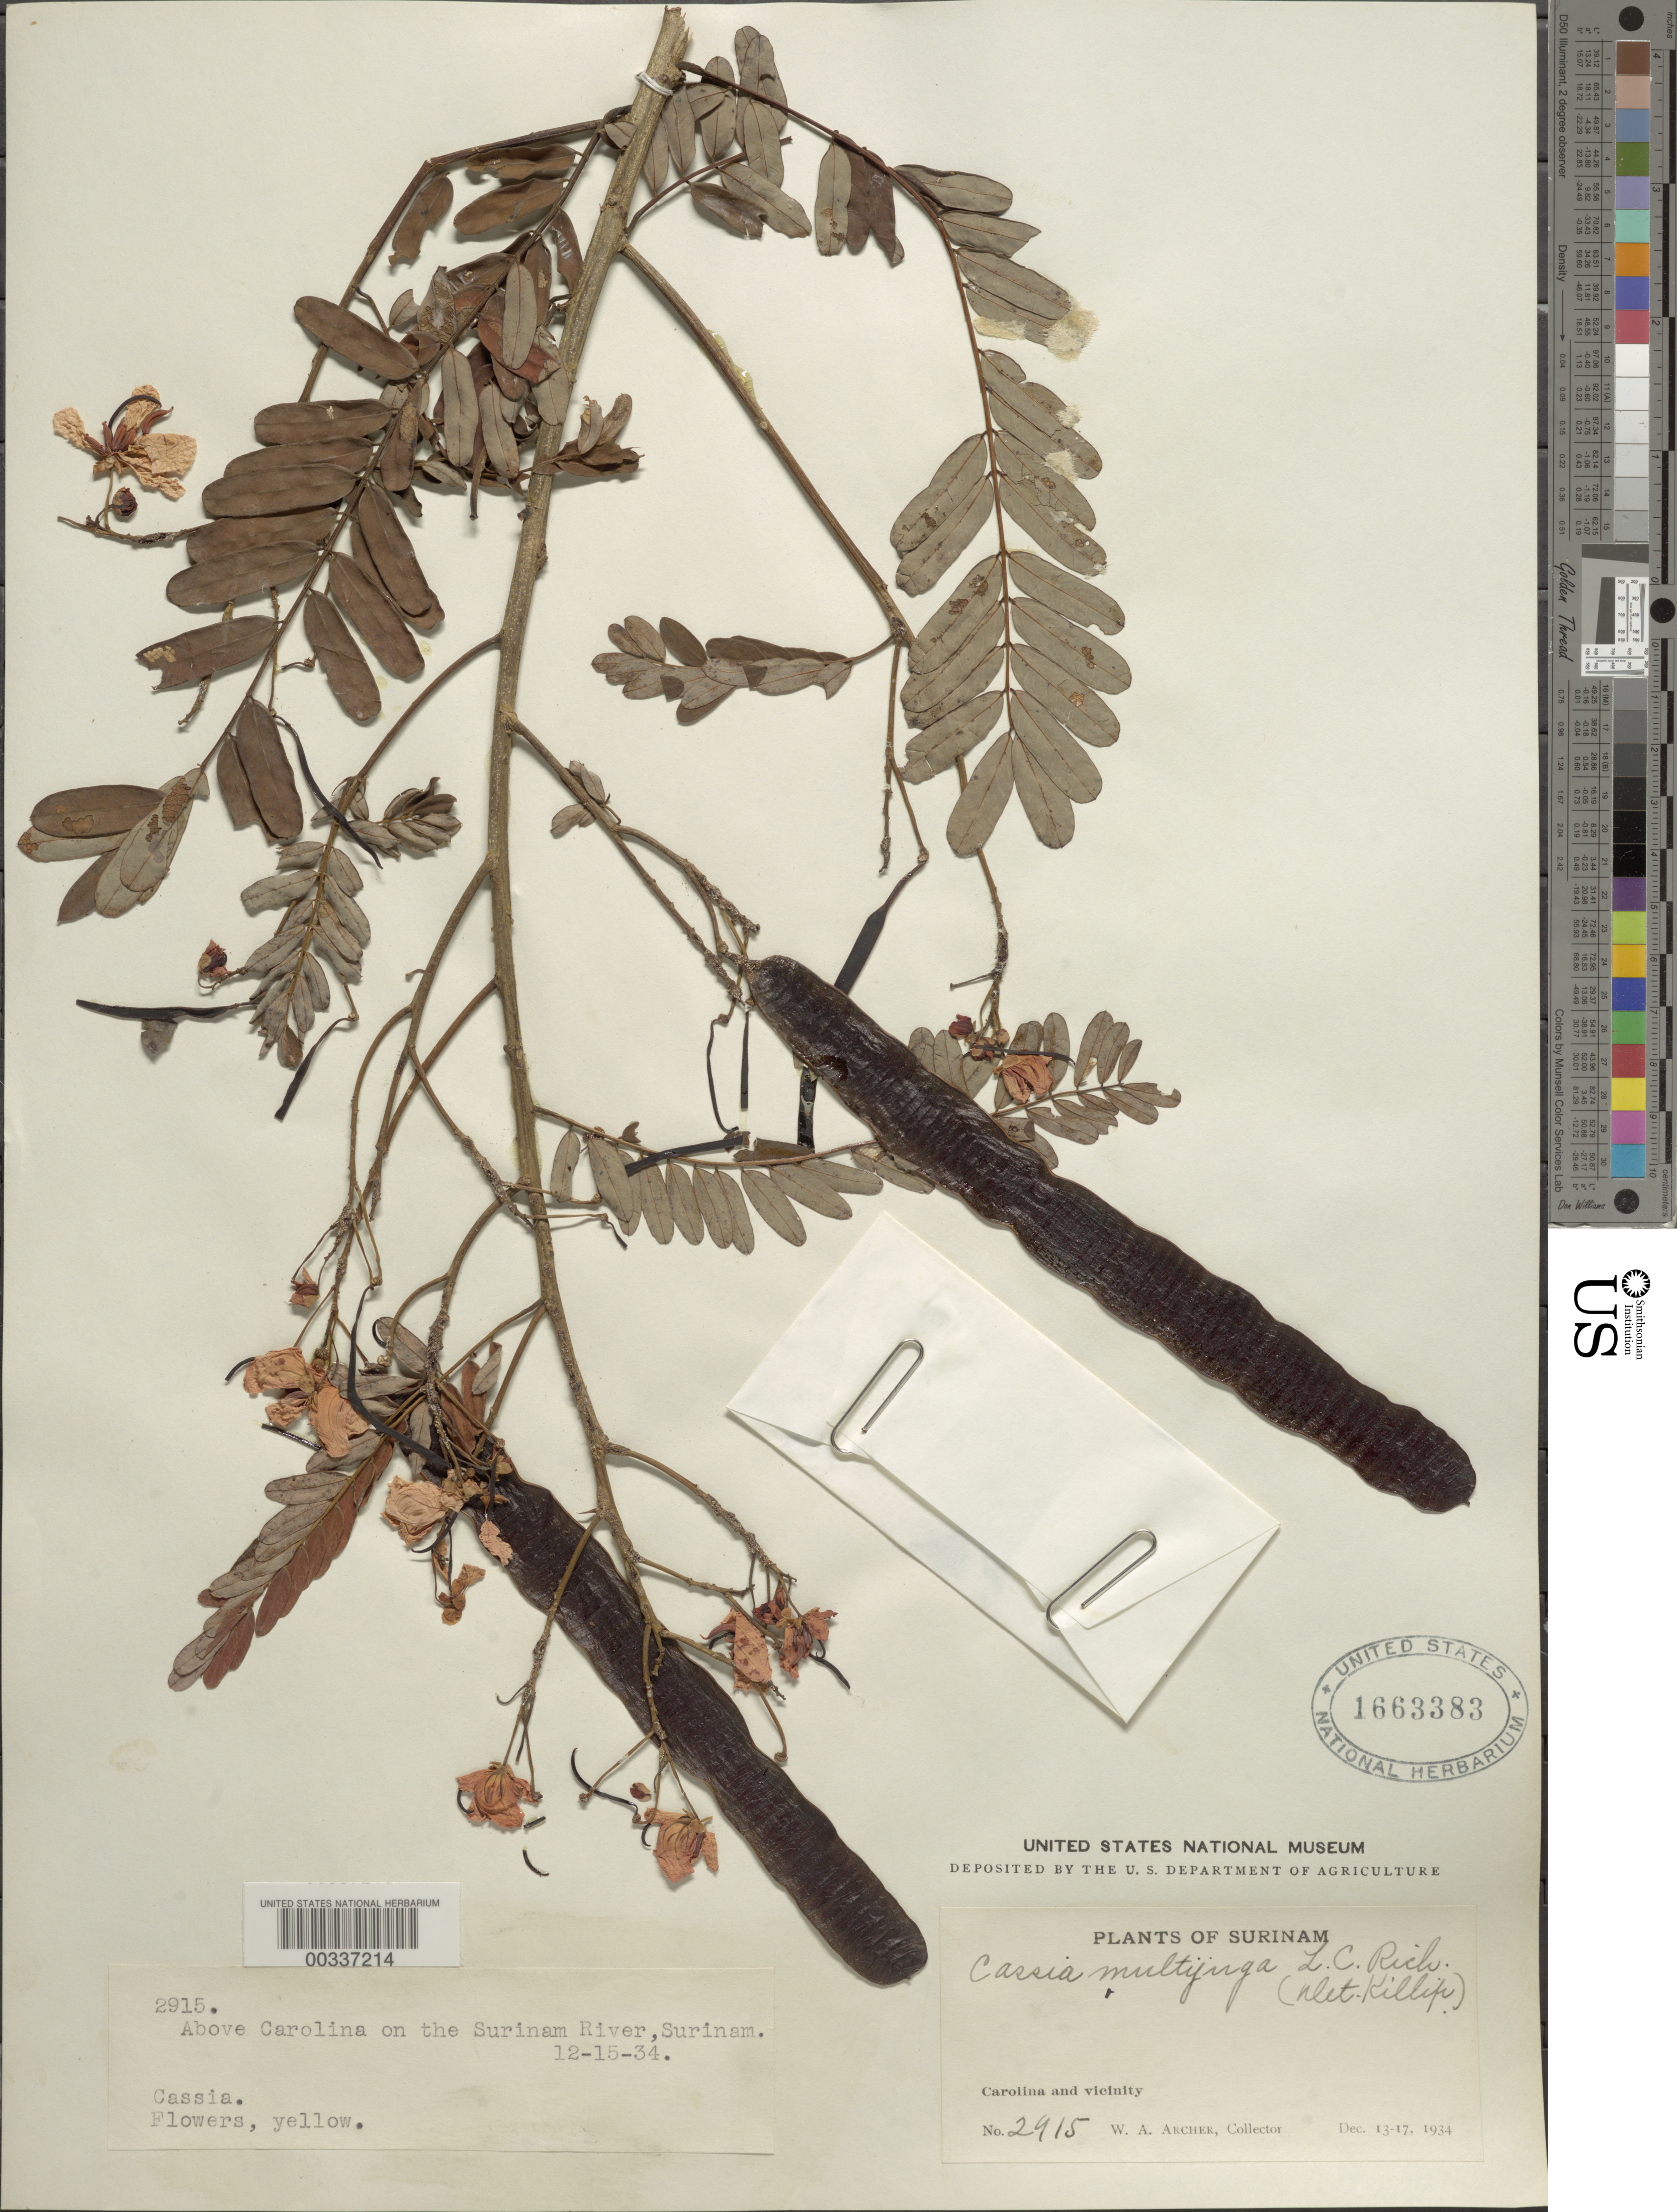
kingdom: Plantae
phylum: Tracheophyta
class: Magnoliopsida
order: Fabales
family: Fabaceae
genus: Senna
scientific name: Senna multijuga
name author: (Rich.) H.S. Irwin & Barneby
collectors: W. A. Archer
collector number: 2915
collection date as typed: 15 Dec 1934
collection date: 1934-12-15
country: Suriname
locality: Above carolina on the surinam river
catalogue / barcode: US 1663383